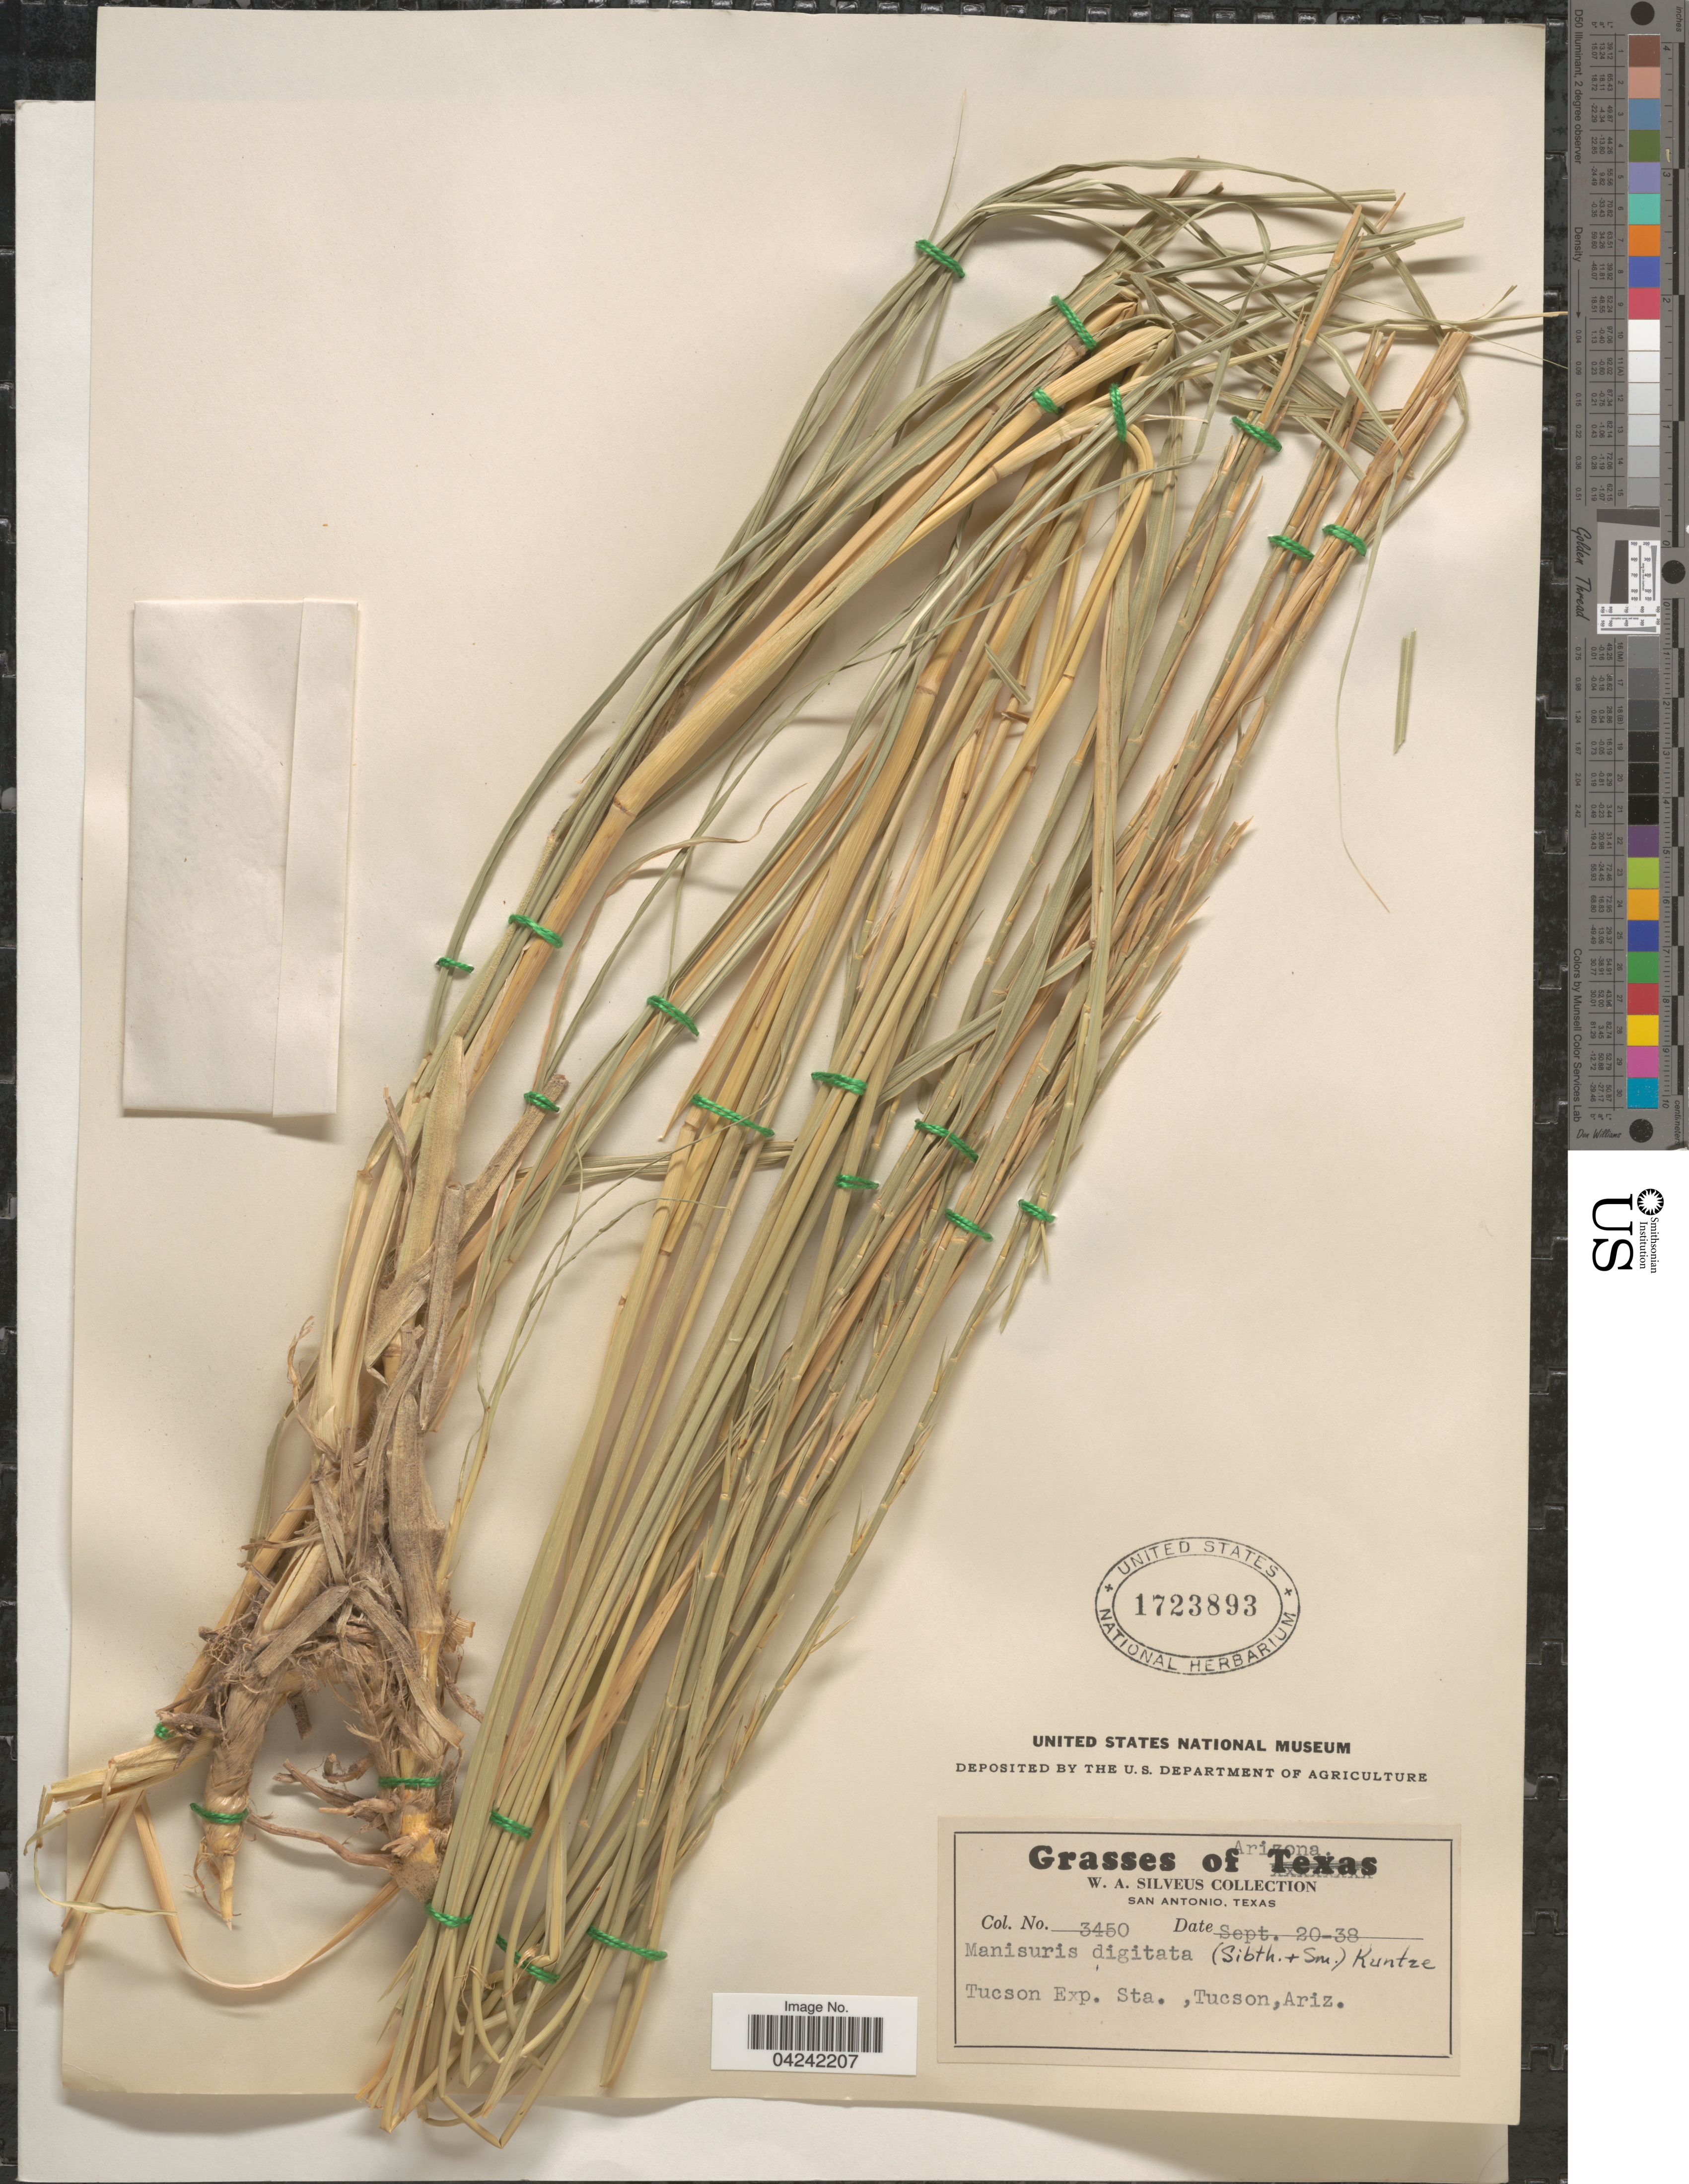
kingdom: Plantae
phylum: Tracheophyta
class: Liliopsida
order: Poales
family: Poaceae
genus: Phacelurus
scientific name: Phacelurus digitatus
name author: (Sibth. & Sm.) Griseb.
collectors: W. Silveus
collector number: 3450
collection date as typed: Transcribed d/m/y: 20/9/38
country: United States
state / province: Arizona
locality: Tucson Exp. Sta., Tucson.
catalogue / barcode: US 1723893